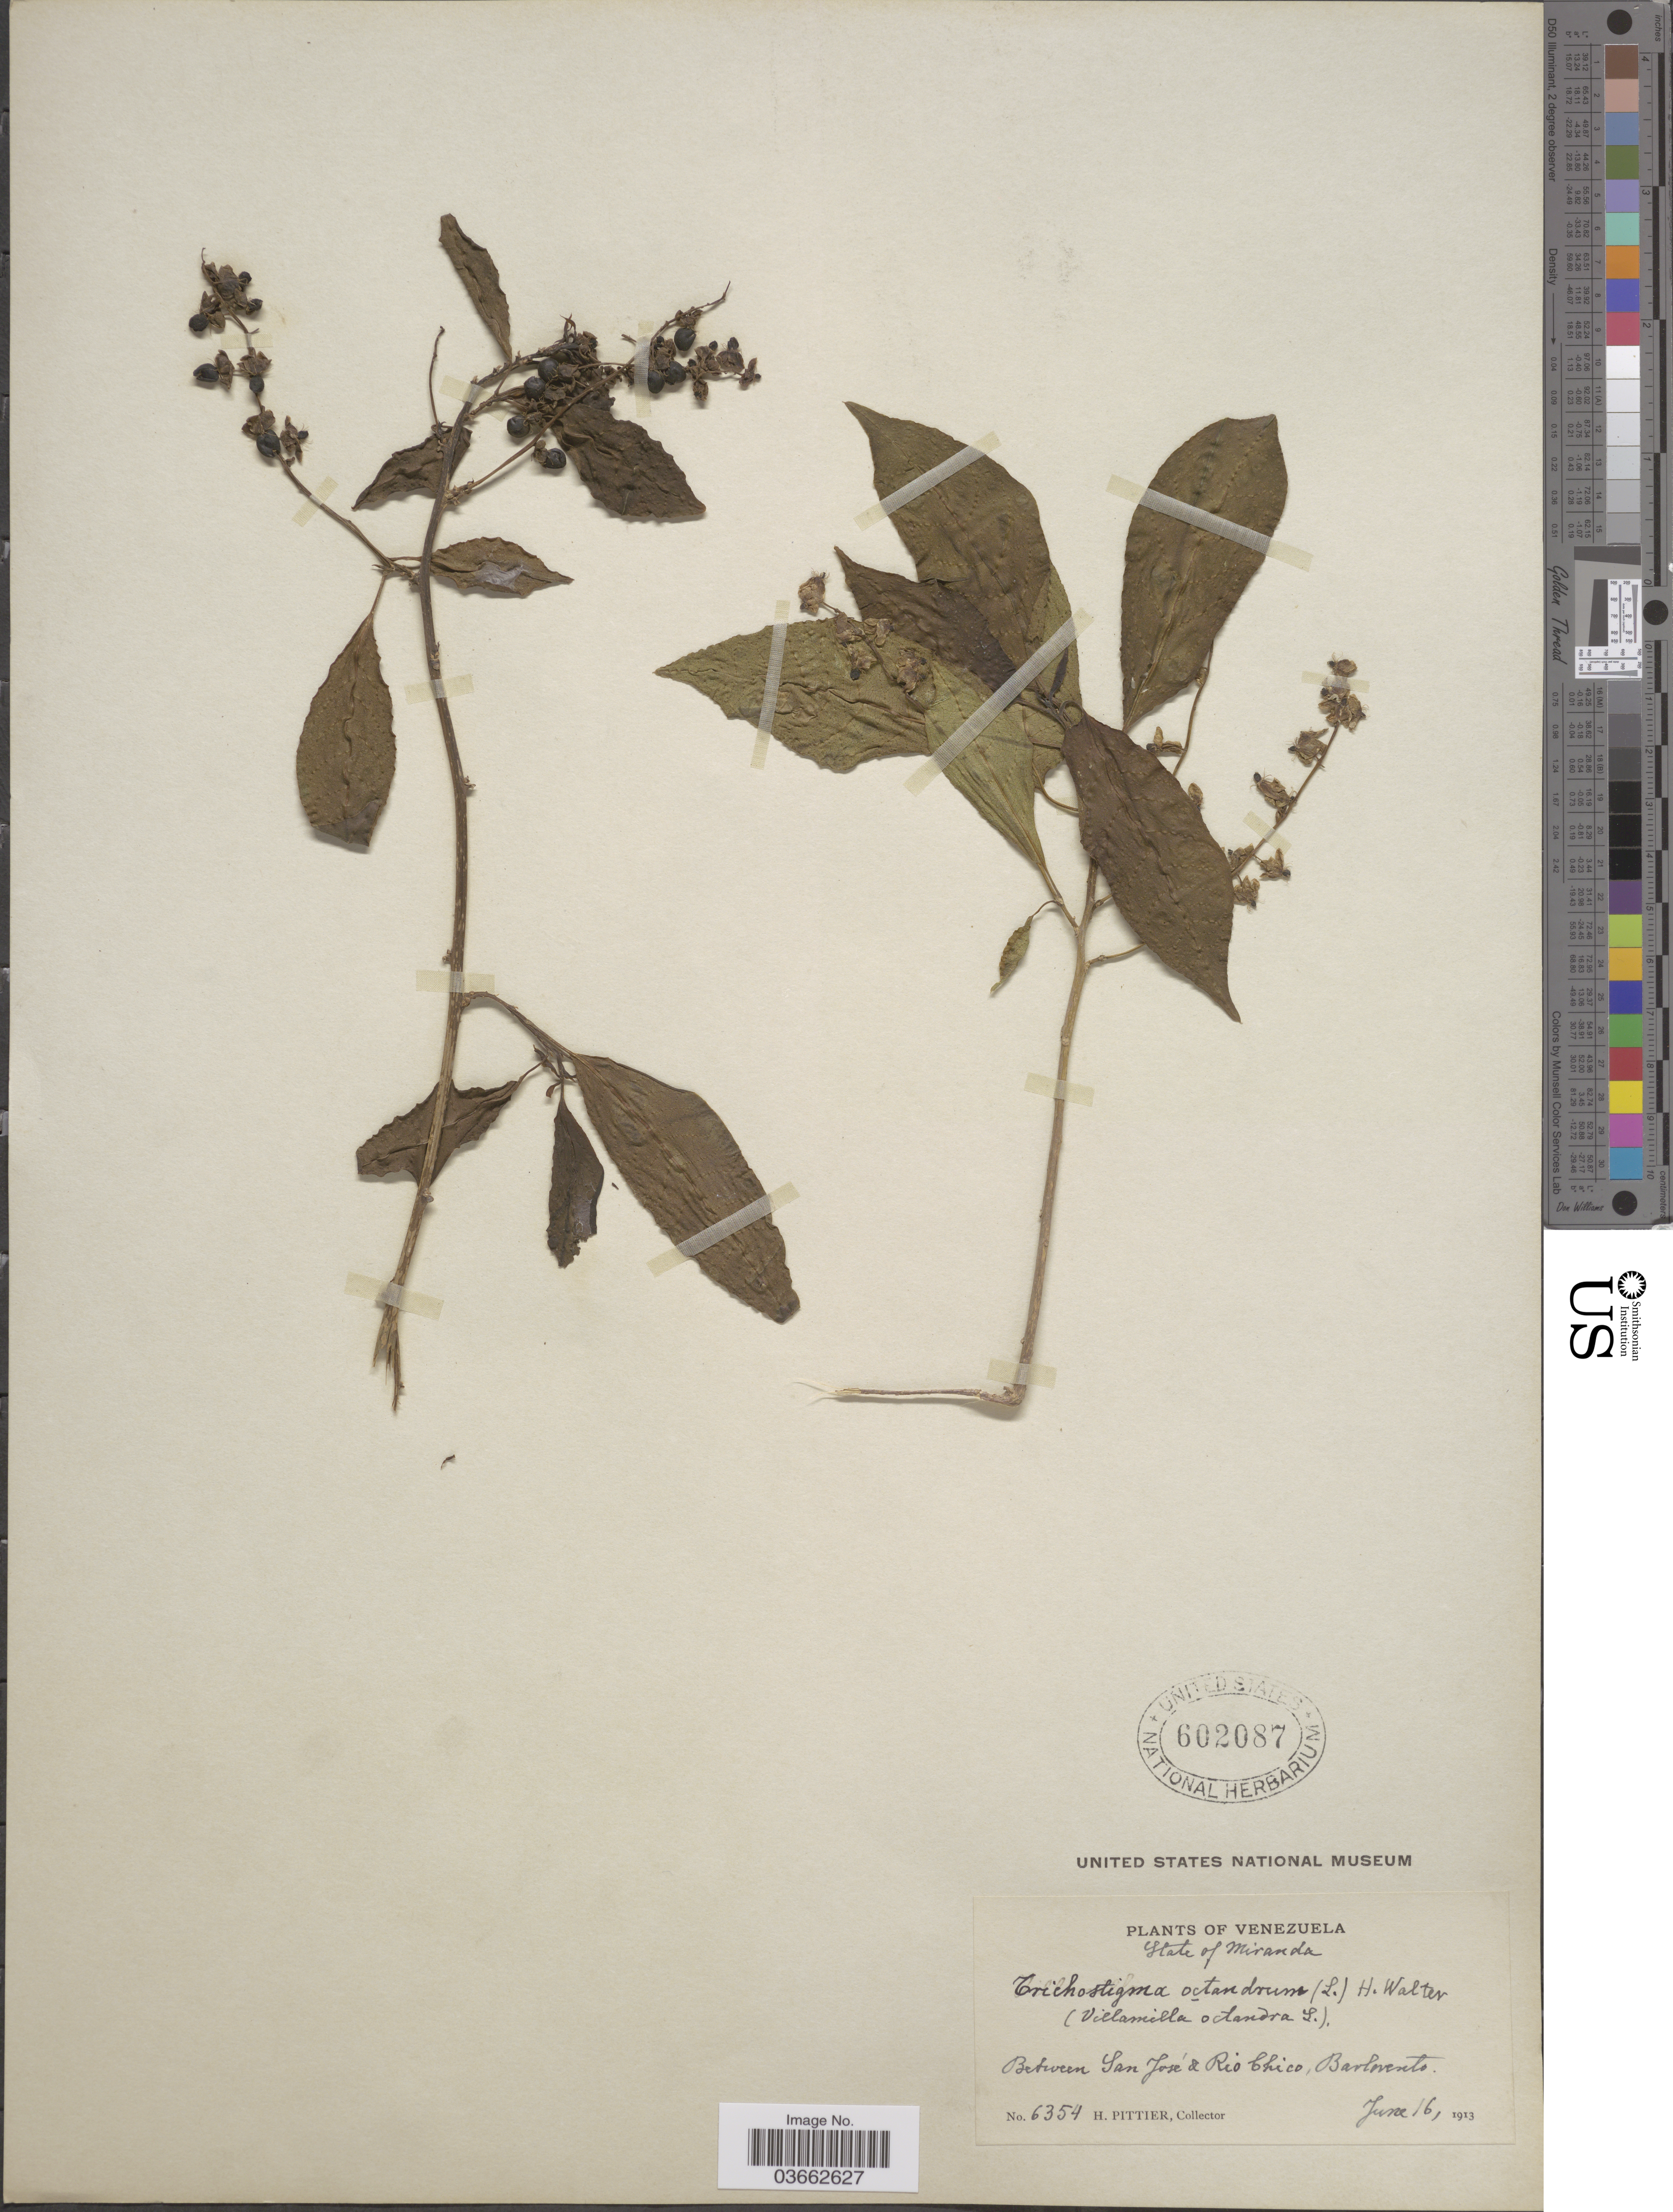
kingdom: Plantae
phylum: Tracheophyta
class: Magnoliopsida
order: Caryophyllales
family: Phytolaccaceae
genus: Trichostigma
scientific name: Trichostigma octandrum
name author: (L.) H. Walter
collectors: H. F. Pittier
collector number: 6354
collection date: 1913-06-16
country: Venezuela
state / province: Miranda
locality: Between San José & Rio Chico, Barlovento.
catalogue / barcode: US 602087